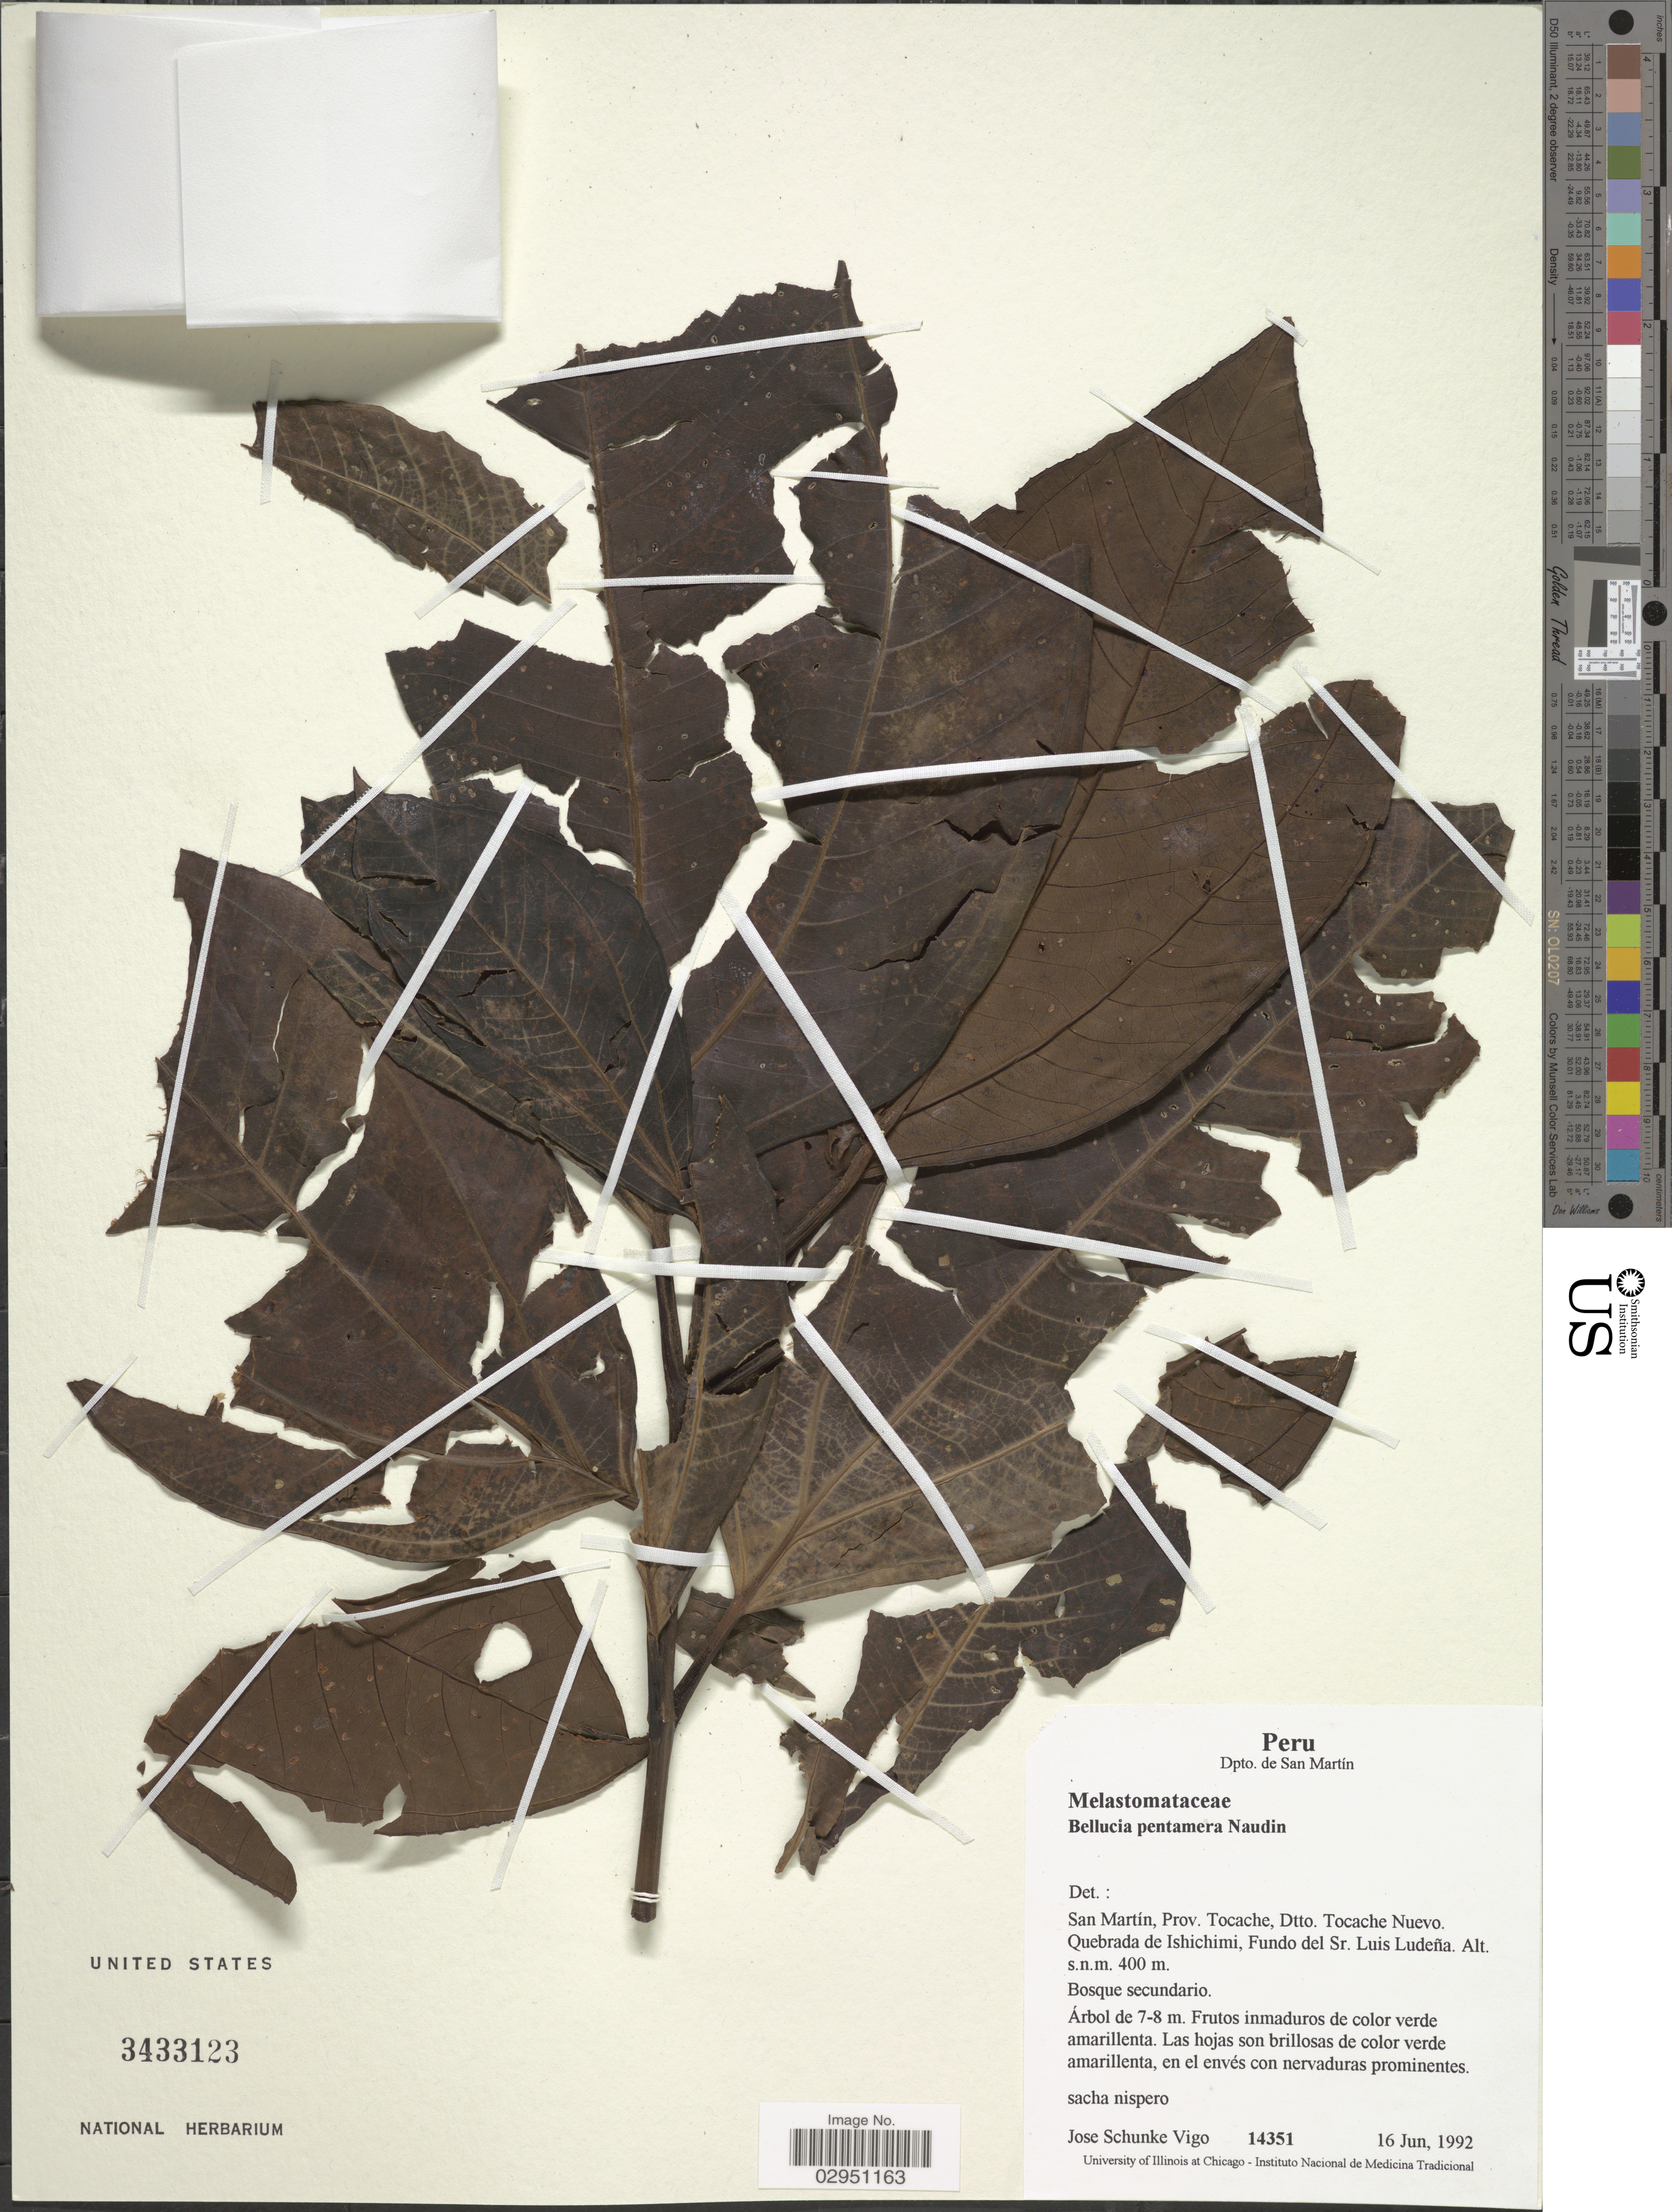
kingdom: Plantae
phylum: Tracheophyta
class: Magnoliopsida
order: Myrtales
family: Melastomataceae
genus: Bellucia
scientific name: Bellucia pentamera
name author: Naudin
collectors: J. Schunke Vigo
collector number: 14351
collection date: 1992-06-16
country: Peru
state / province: San Martín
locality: Dpto. San Martín. Prov. Tocache, Dtto. Tocache Nuevo. Quebrada de Ishichimi, Fundo del Sr. Luis Ludeña.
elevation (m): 400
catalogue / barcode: US 3433123